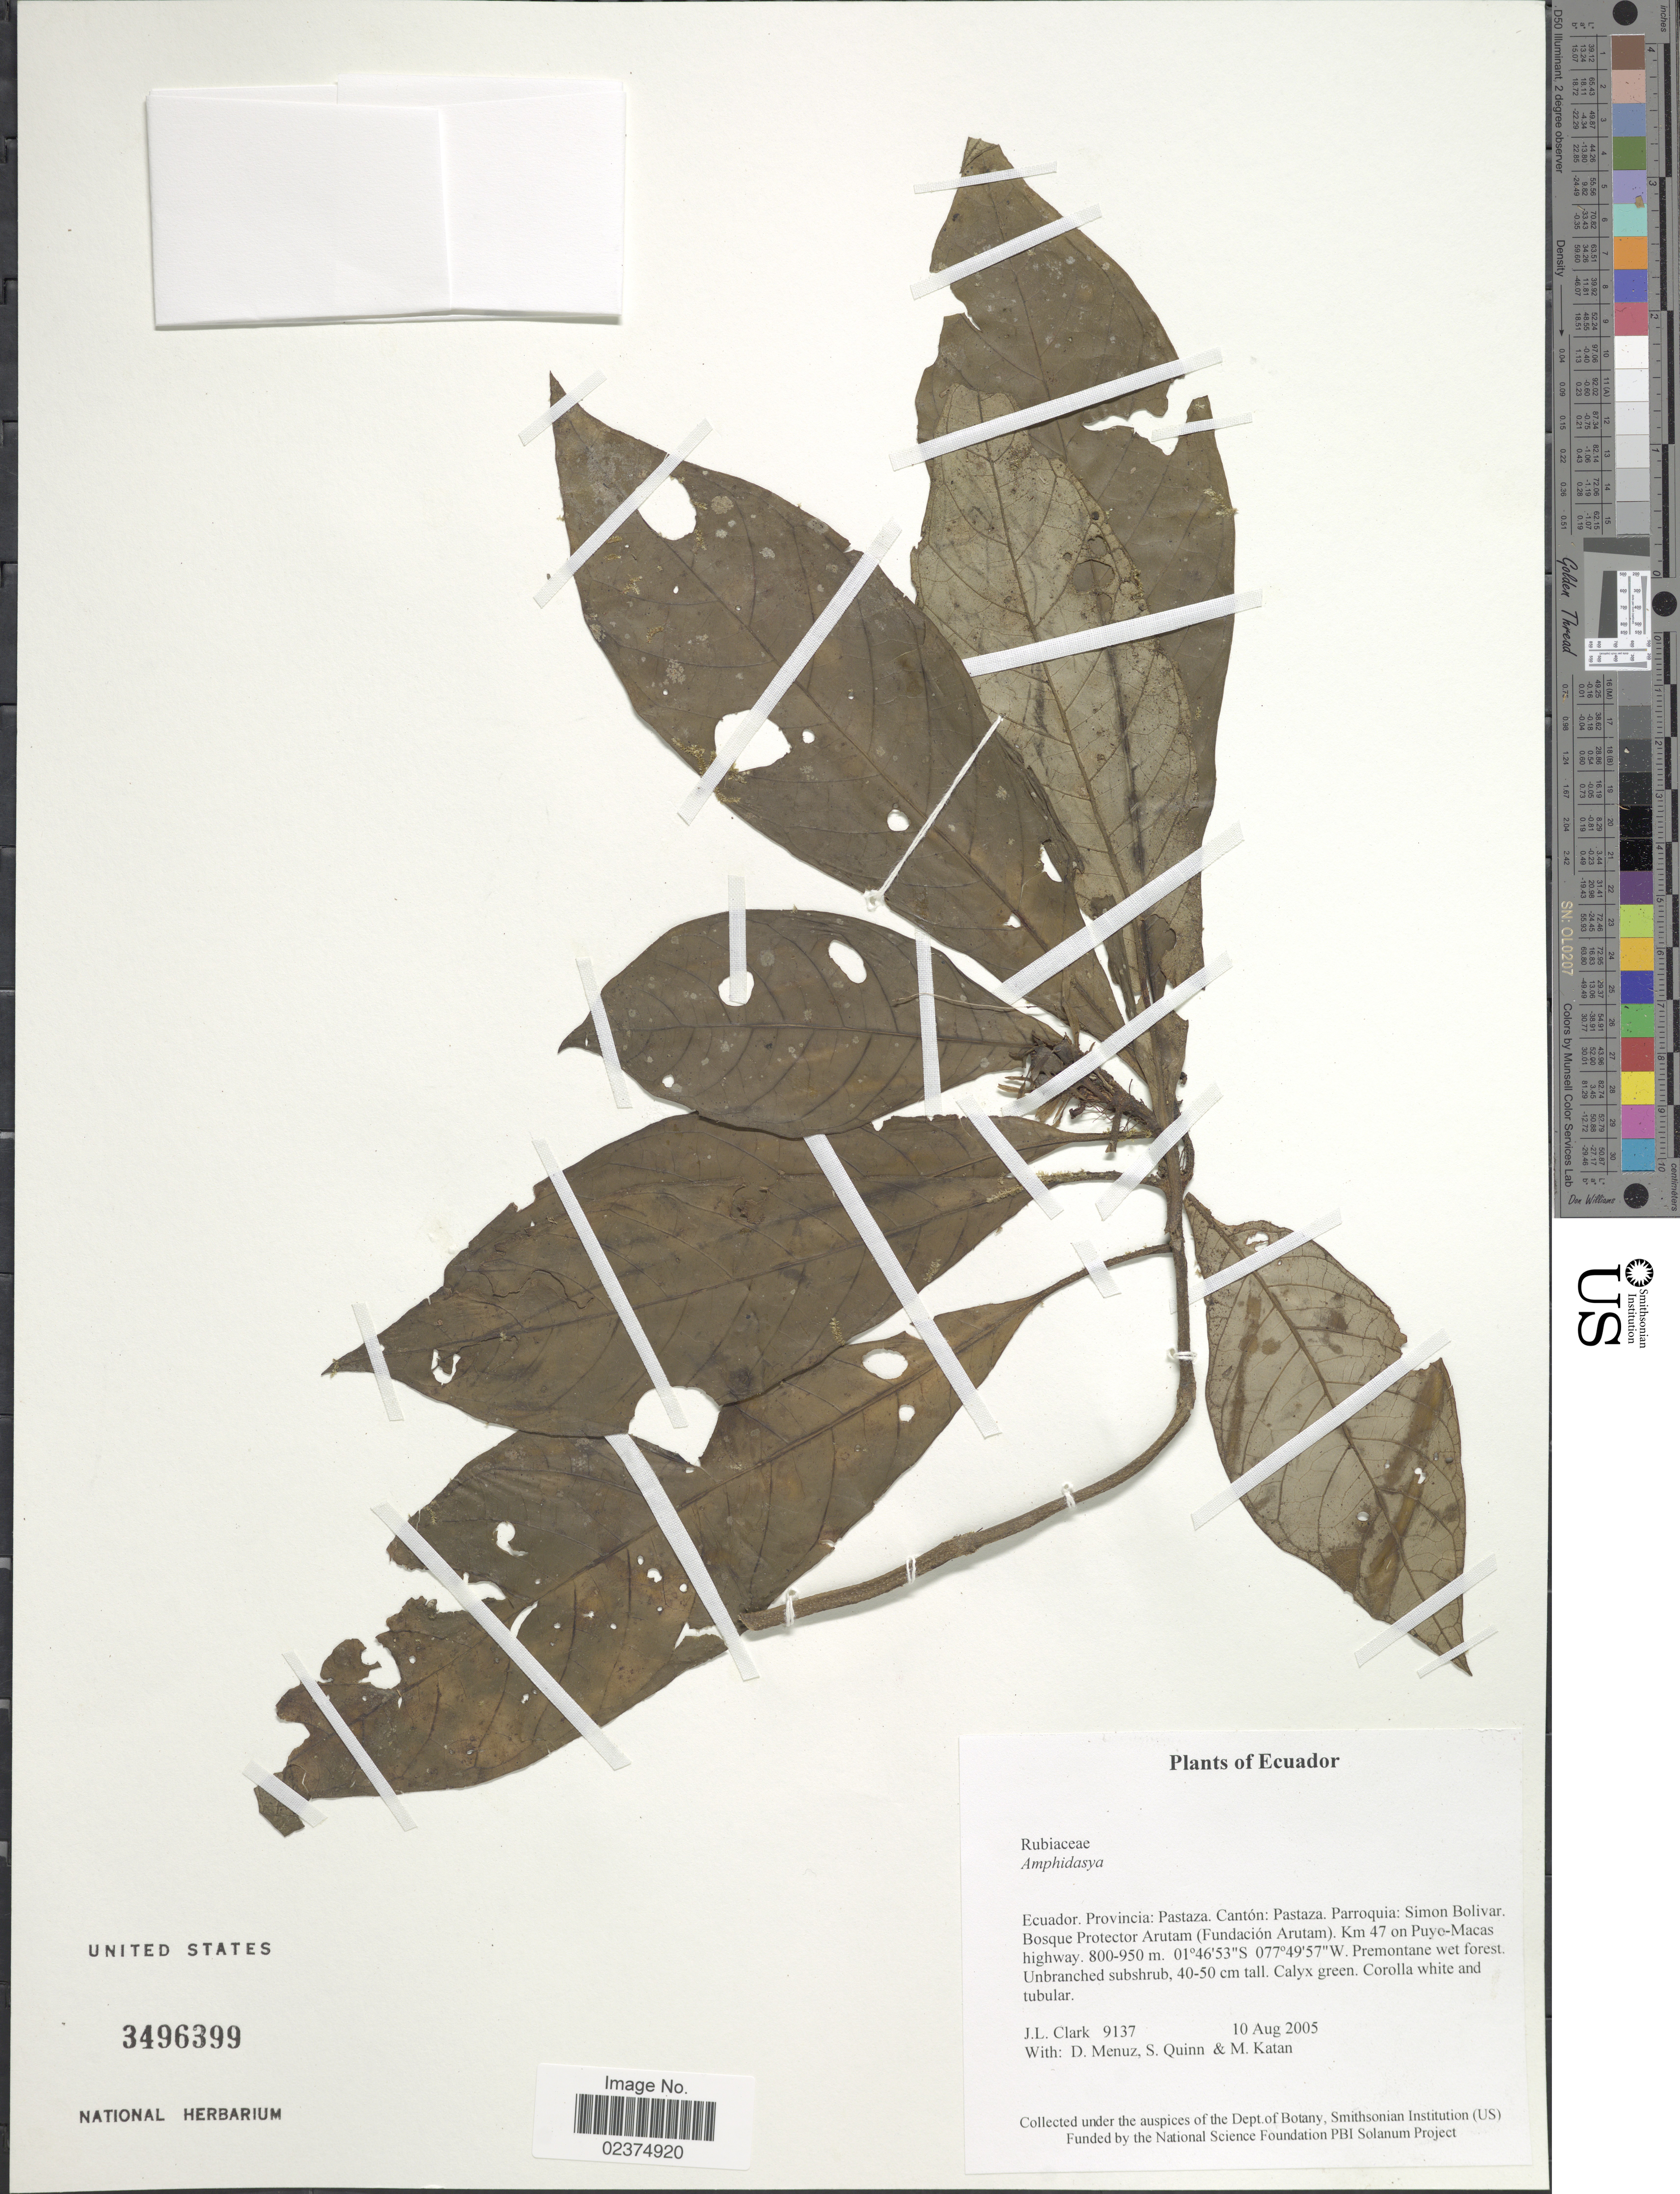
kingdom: Plantae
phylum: Tracheophyta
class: Magnoliopsida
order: Gentianales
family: Rubiaceae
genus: Amphidasya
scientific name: Amphidasya sp.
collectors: J. L. Clark, D. Menuz, S. Quinn & M. Katan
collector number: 9137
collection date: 2005-08-10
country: Ecuador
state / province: Pastaza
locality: Provincia Pastaza. Canton: Pastaza. Parroquia: Simon Bolivar, Bosque Protector Arutam (Fundacion Arutam). Km 47 on Puyo- Macas highway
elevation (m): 800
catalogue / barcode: US 3496399